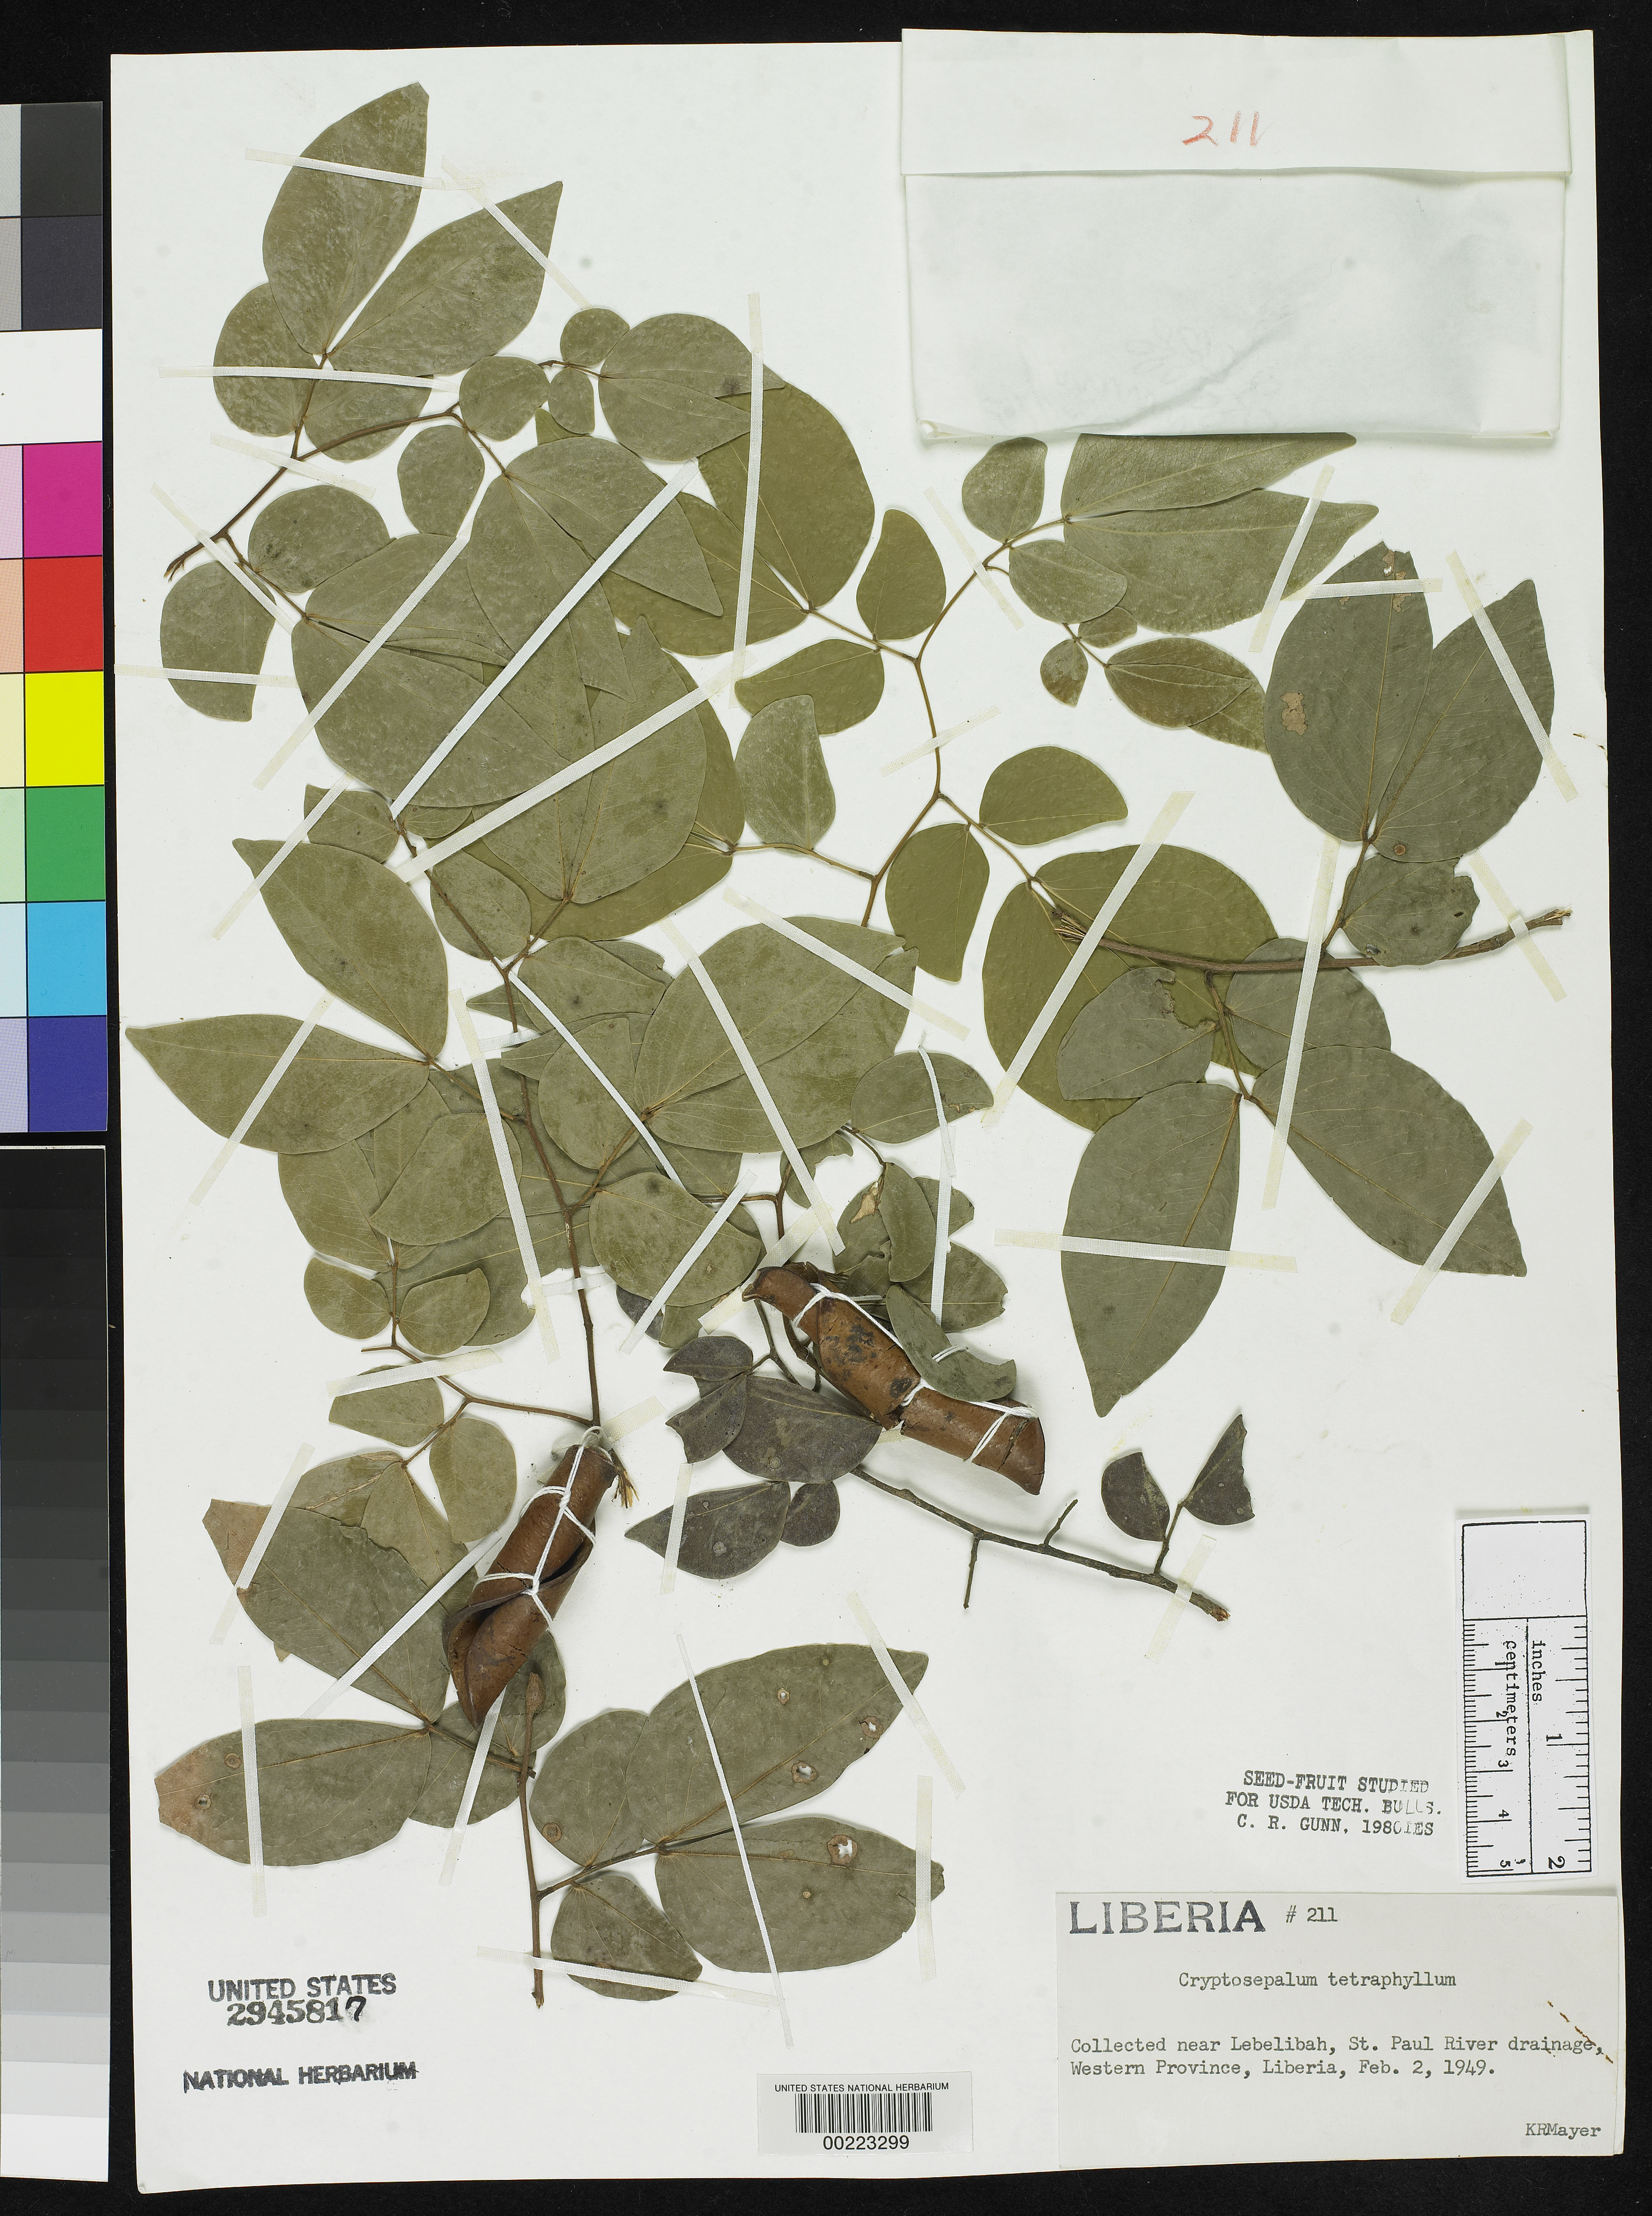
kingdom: Plantae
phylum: Tracheophyta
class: Magnoliopsida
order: Fabales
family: Fabaceae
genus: Cryptosepalum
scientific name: Cryptosepalum tetraphyllum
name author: (Hook. f.) Benth.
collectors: K. R. Mayer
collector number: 211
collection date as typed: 02 Feb 1949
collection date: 1949-02-02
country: Liberia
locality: Near lebelibah, st paul river drainage, western prov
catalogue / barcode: US 2945817